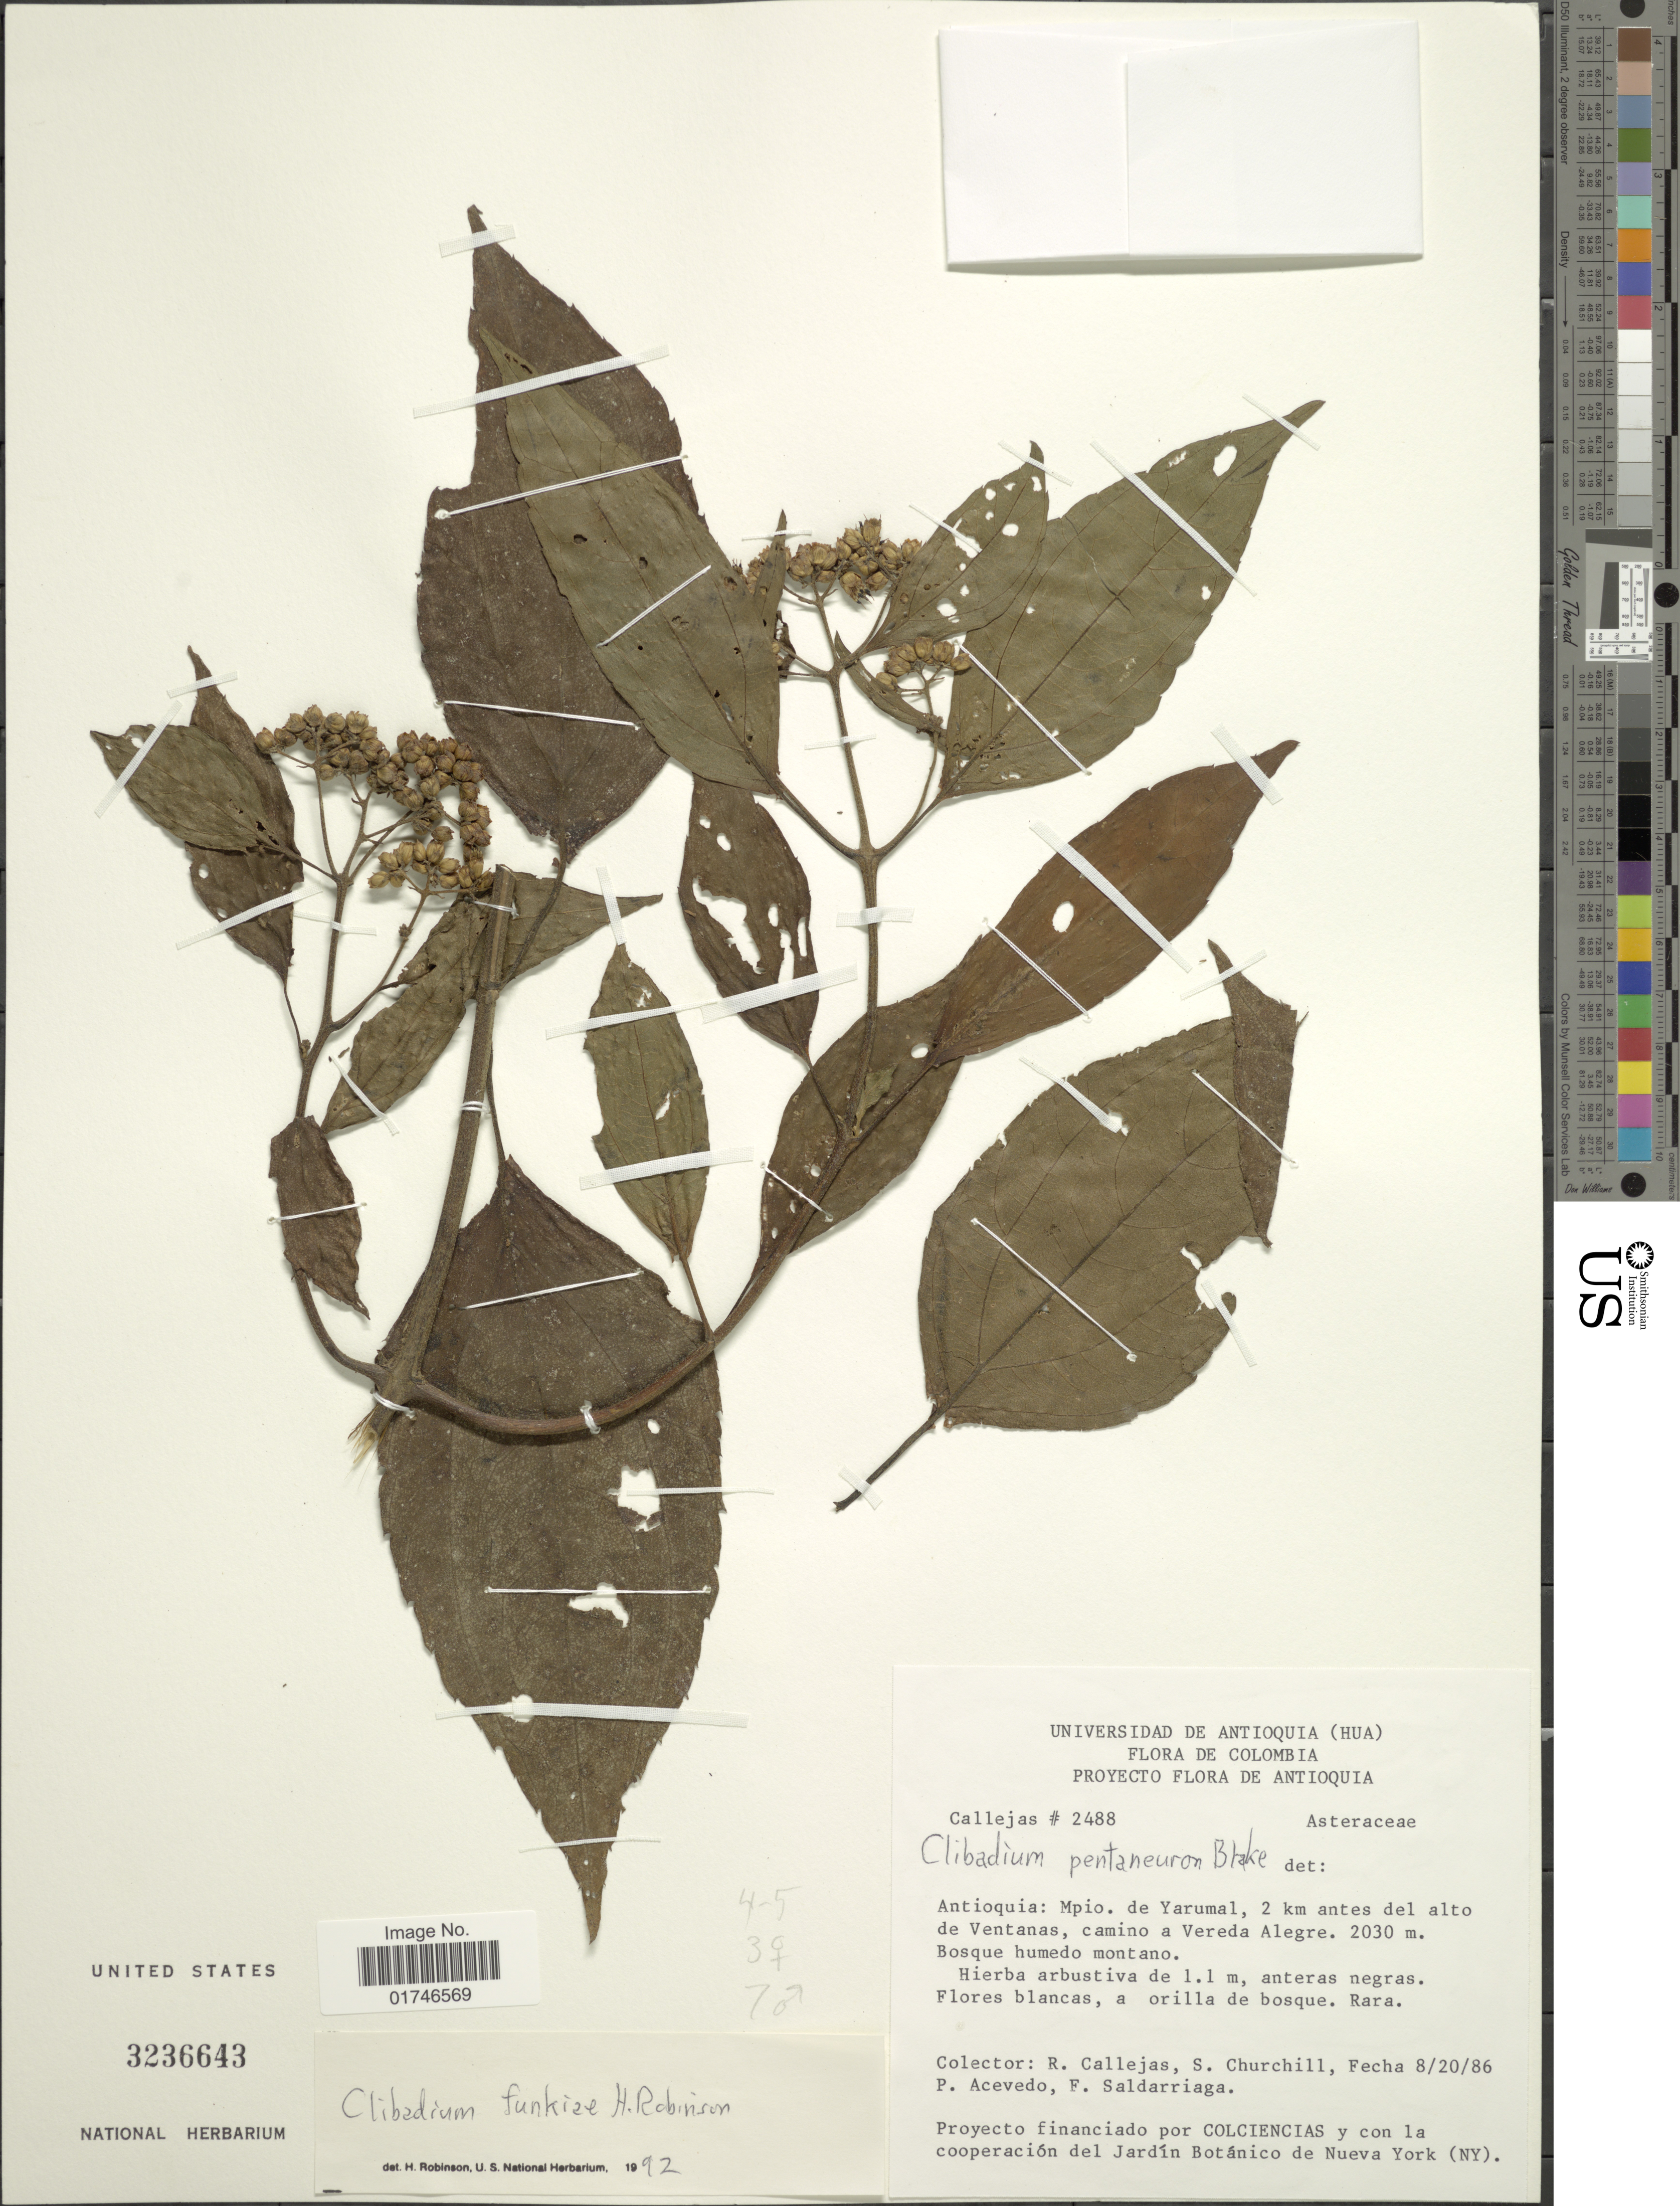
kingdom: Plantae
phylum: Tracheophyta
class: Magnoliopsida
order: Asterales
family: Asteraceae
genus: Clibadium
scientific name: Clibadium funkiae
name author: H. Rob.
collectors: R. Callejas, S. Churchill, P. Acevedo-Rodr. & F. Saldarriaga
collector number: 2488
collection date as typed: Transcribed d/m/y: 20/8/86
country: Colombia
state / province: Antioquia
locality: Antioquia: Mpio. de Yarumal, 2 km antes del alto de Ventanas , camino a Vereda Alegre.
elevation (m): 2030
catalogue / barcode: US 3236643